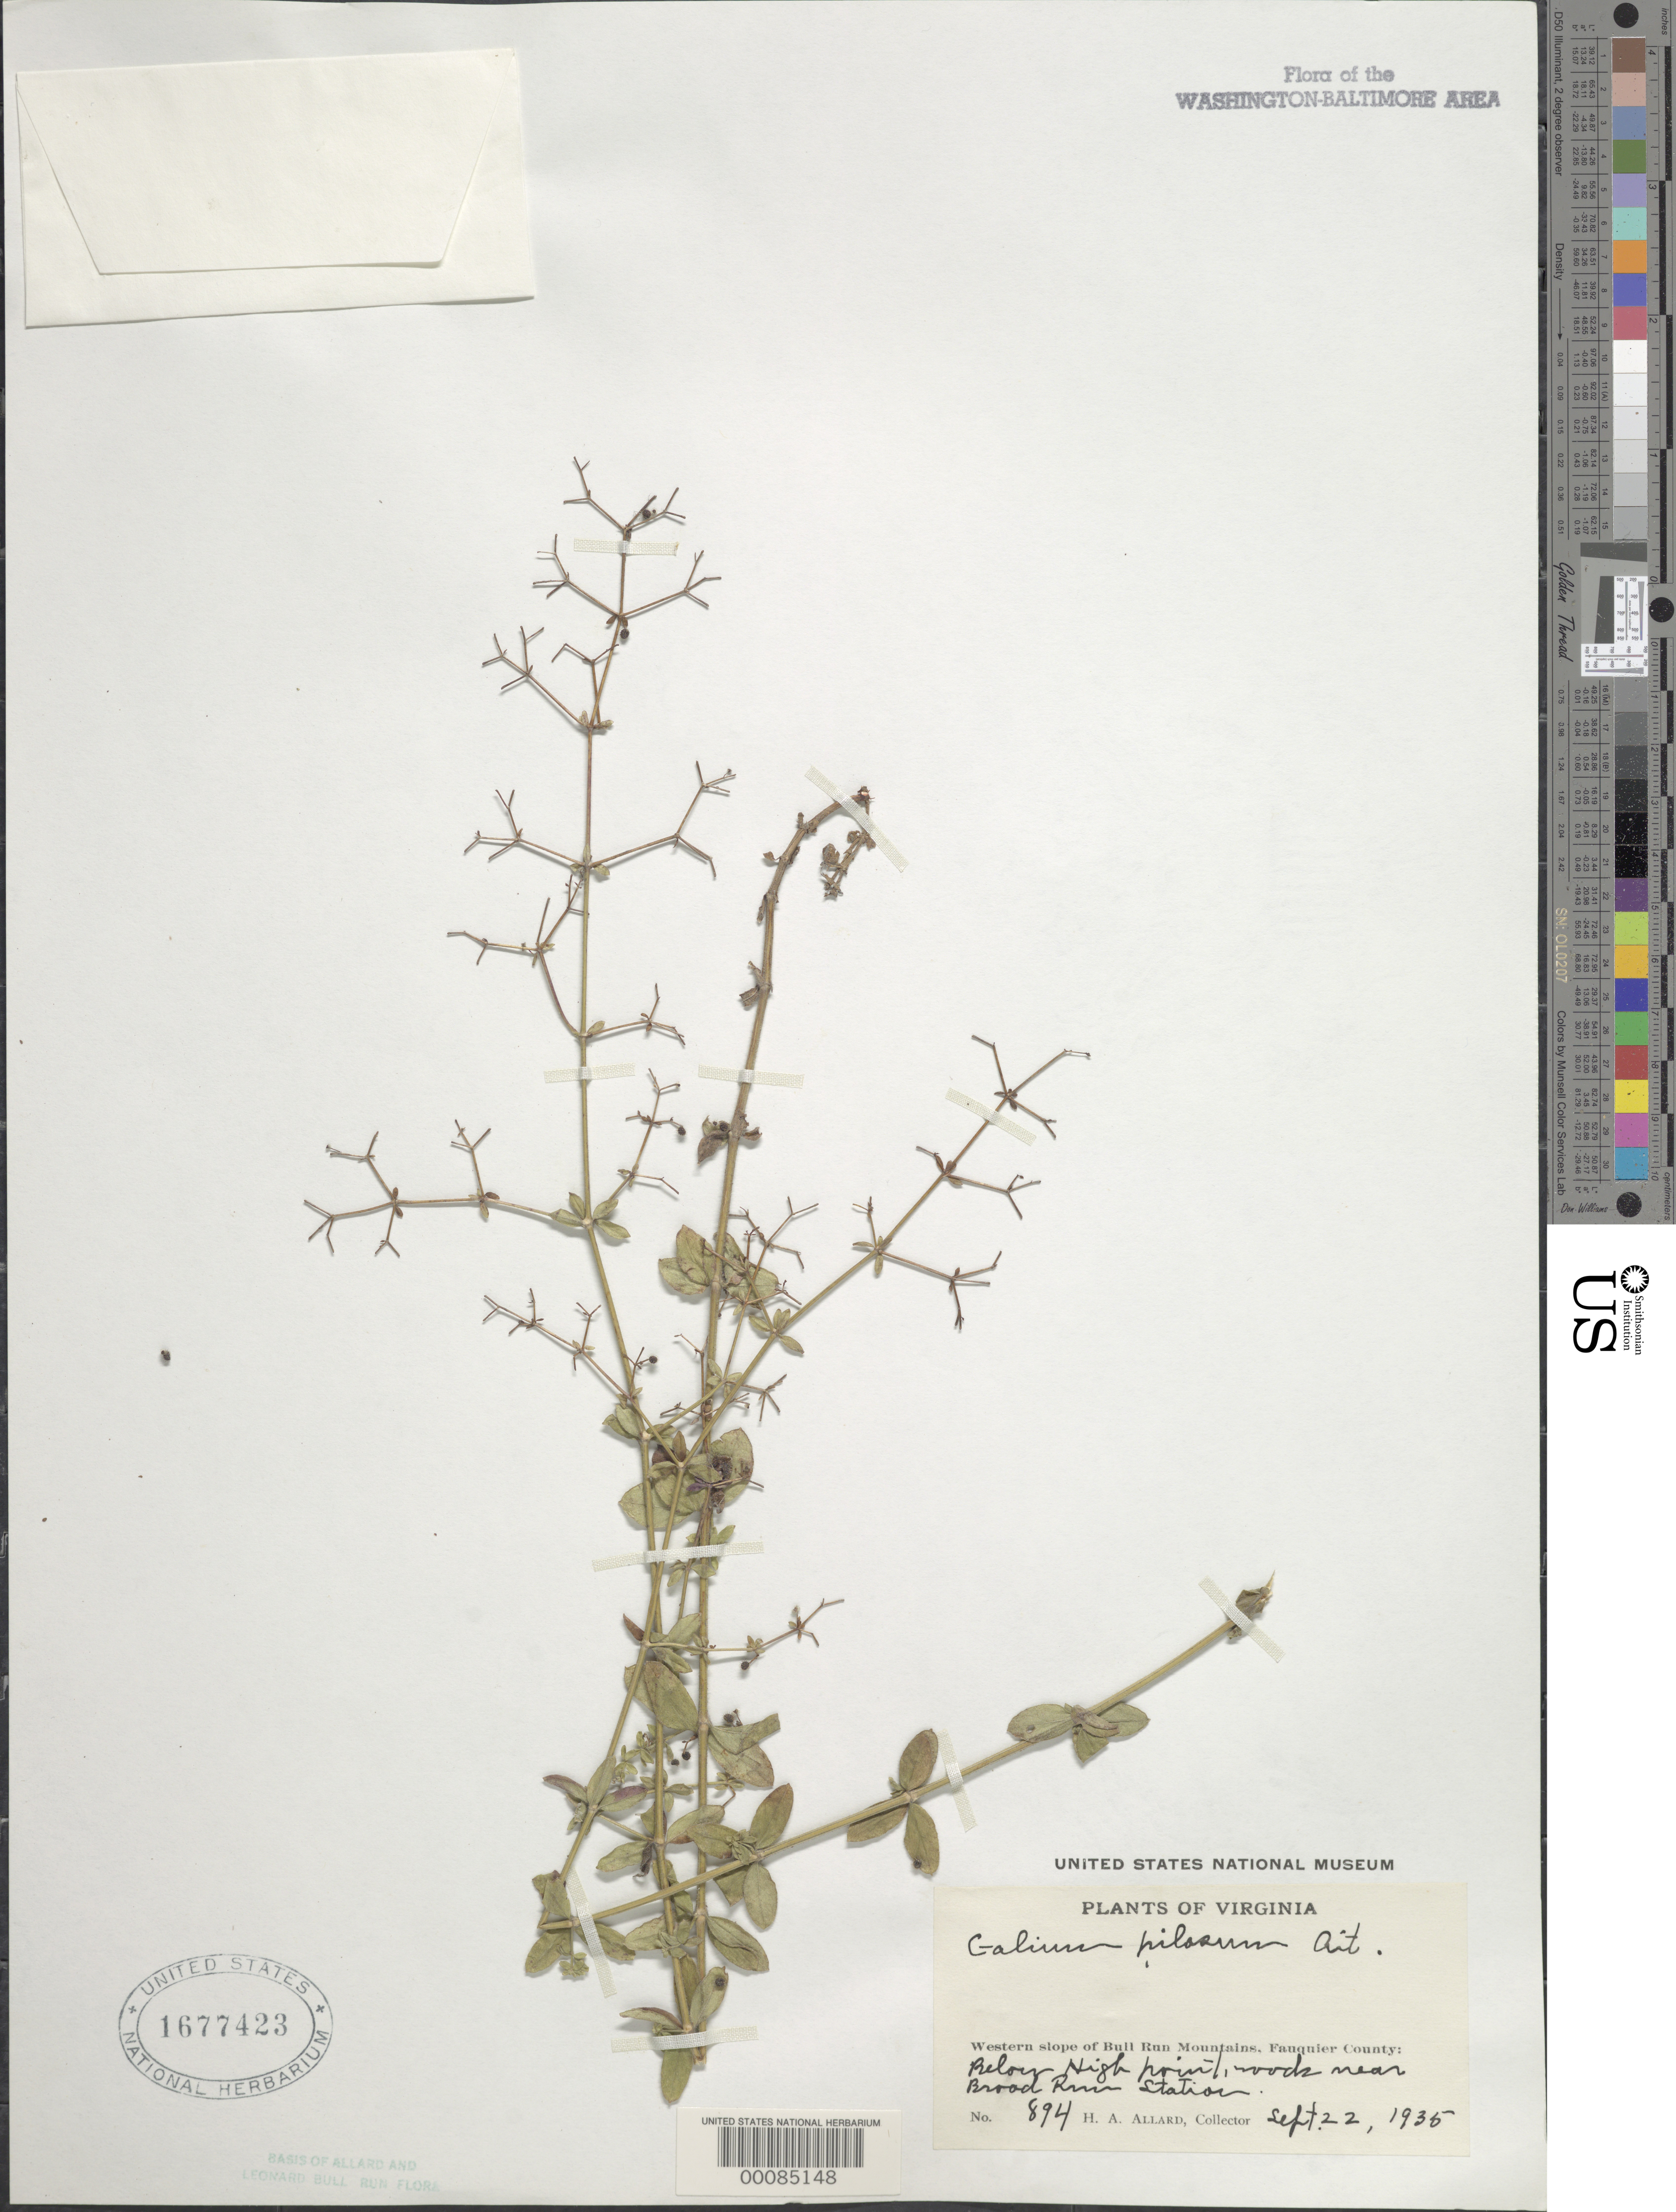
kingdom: Plantae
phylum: Tracheophyta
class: Magnoliopsida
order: Gentianales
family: Rubiaceae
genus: Galium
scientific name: Galium pilosum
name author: Aiton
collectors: H. A. Allard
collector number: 894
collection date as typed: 22 Sep 1935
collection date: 1935-09-22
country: United States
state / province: Virginia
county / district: Fauquier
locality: Broad Run Station, west slope of Bull Run Mts.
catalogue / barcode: US 1677423